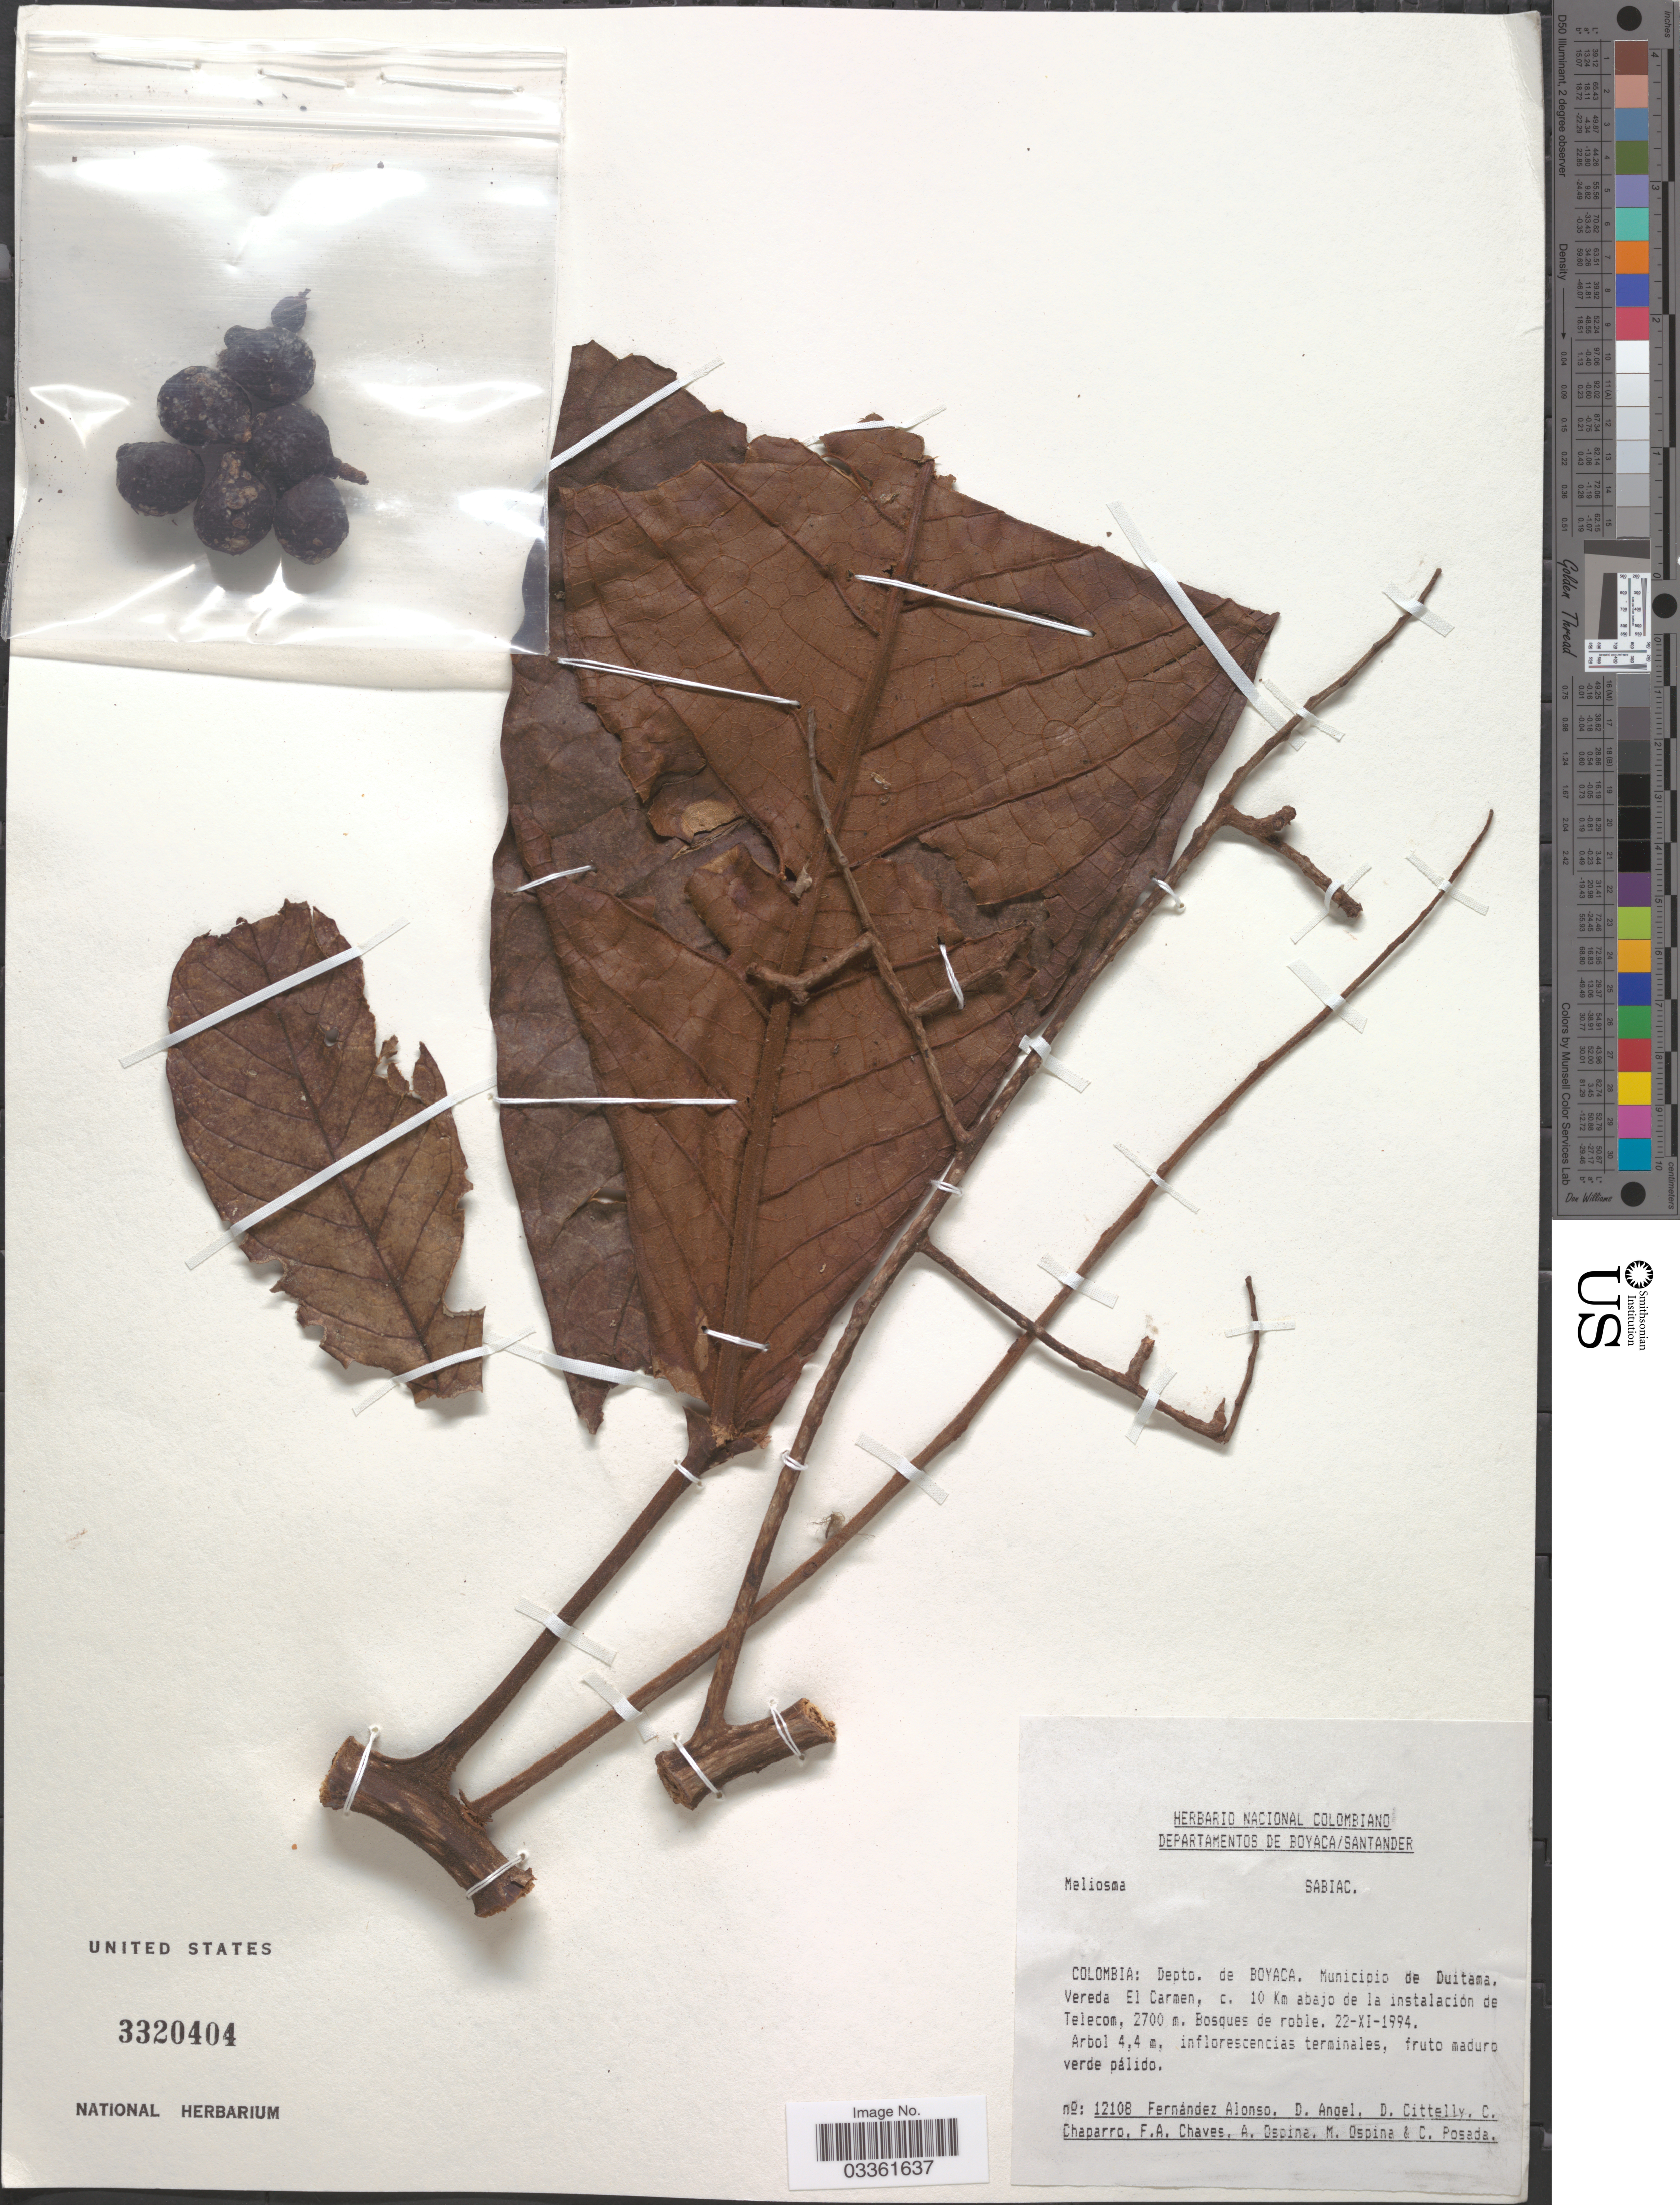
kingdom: Plantae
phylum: Tracheophyta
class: Magnoliopsida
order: Proteales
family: Sabiaceae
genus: Meliosma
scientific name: Meliosma sp. nov.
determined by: Ávila, F. A.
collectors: F. Alonso, D. Angel, D. Cittelly, C. Chaparro & et al.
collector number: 12108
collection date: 1994-11-22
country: Colombia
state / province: Boyacá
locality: Depto. de Boyaca. Municipio de Duitama. Vereda El Carmen, c. 10 Km abajo de la instalación de Telecom.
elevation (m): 2700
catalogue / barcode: US 3320404